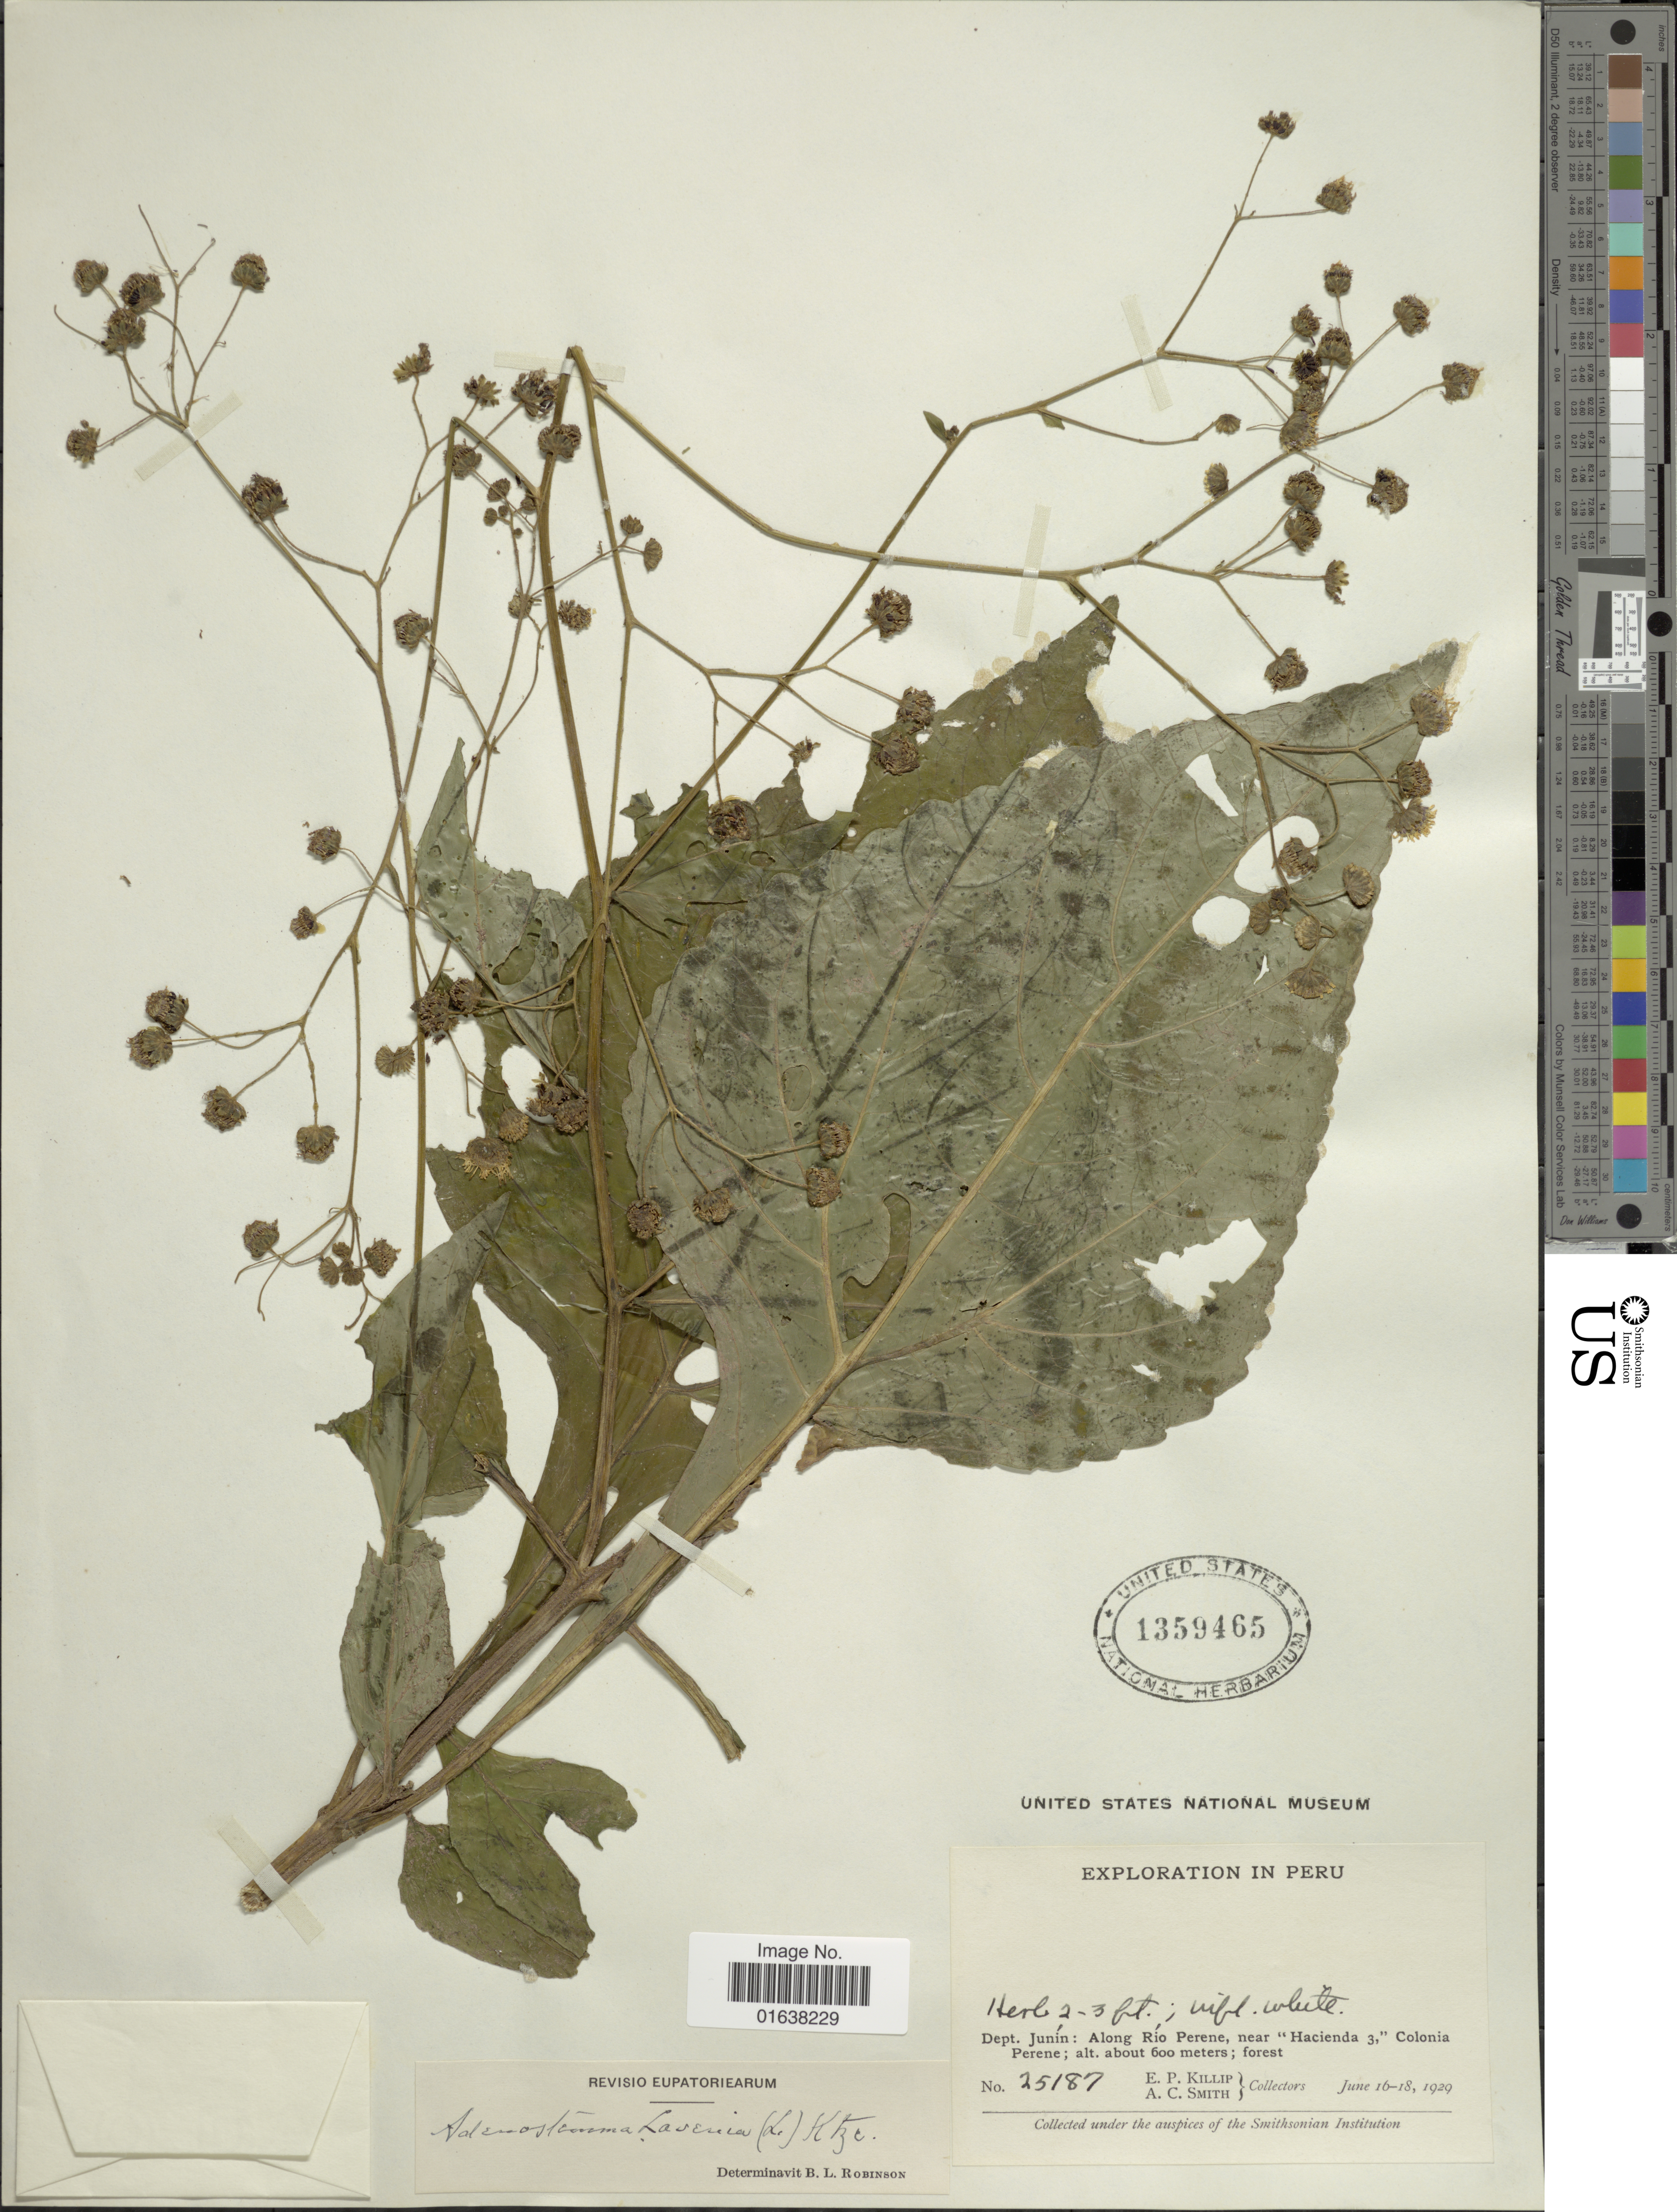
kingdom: Plantae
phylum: Tracheophyta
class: Magnoliopsida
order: Asterales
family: Asteraceae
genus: Adenostemma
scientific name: Adenostemma platyphyllum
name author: Cass.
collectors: E. P. Killip & A. C. Smith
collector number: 25187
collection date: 1929-06-16/1929-06-18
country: Peru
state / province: Junín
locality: Along Rio Perene, near hacienda 3 Colonia Perene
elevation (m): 600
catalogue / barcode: US 1359465